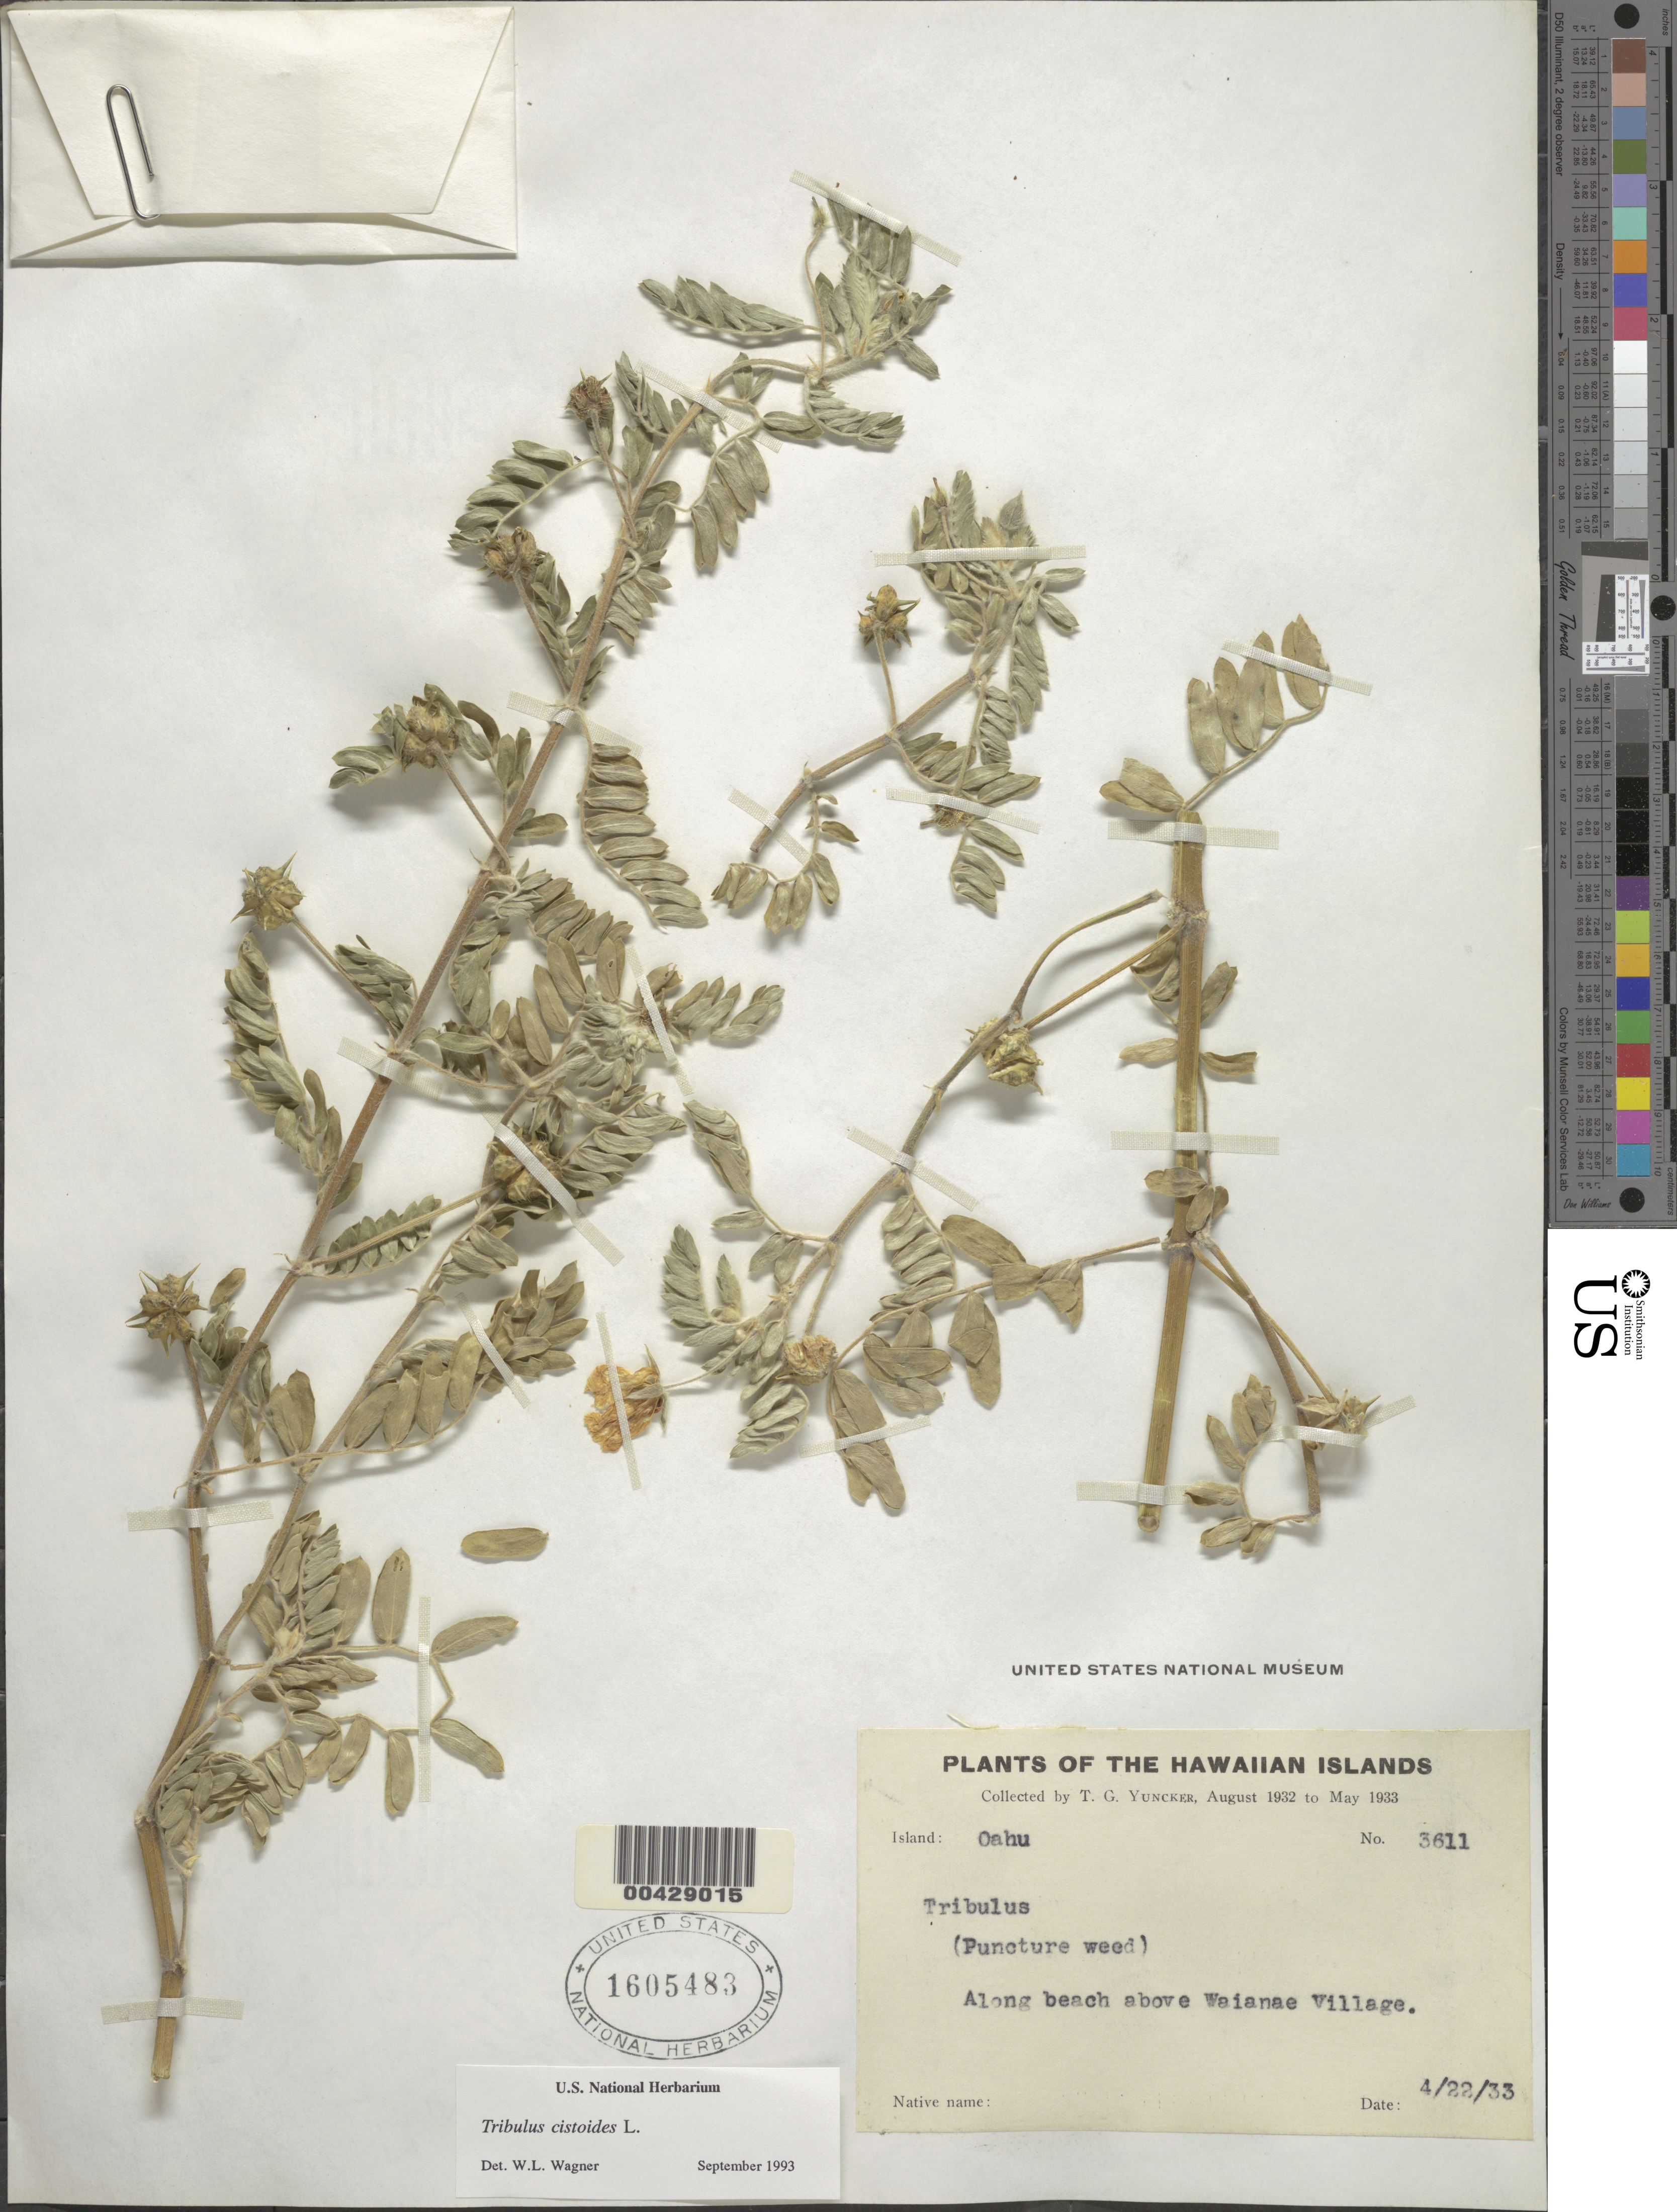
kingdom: Plantae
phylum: Tracheophyta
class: Magnoliopsida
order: Zygophyllales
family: Zygophyllaceae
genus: Tribulus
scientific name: Tribulus cistoides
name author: L.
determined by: Wagner, W. L., (BOT), Smithsonian Institution - National Museum of Natural History (UNITED STATES)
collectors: T. G. Yuncker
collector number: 3611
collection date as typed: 22 Aug 1933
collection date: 1933-08-22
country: United States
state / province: Hawaii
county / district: Honolulu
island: Oahu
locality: Along beach above Waianae Village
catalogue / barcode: US 1605483